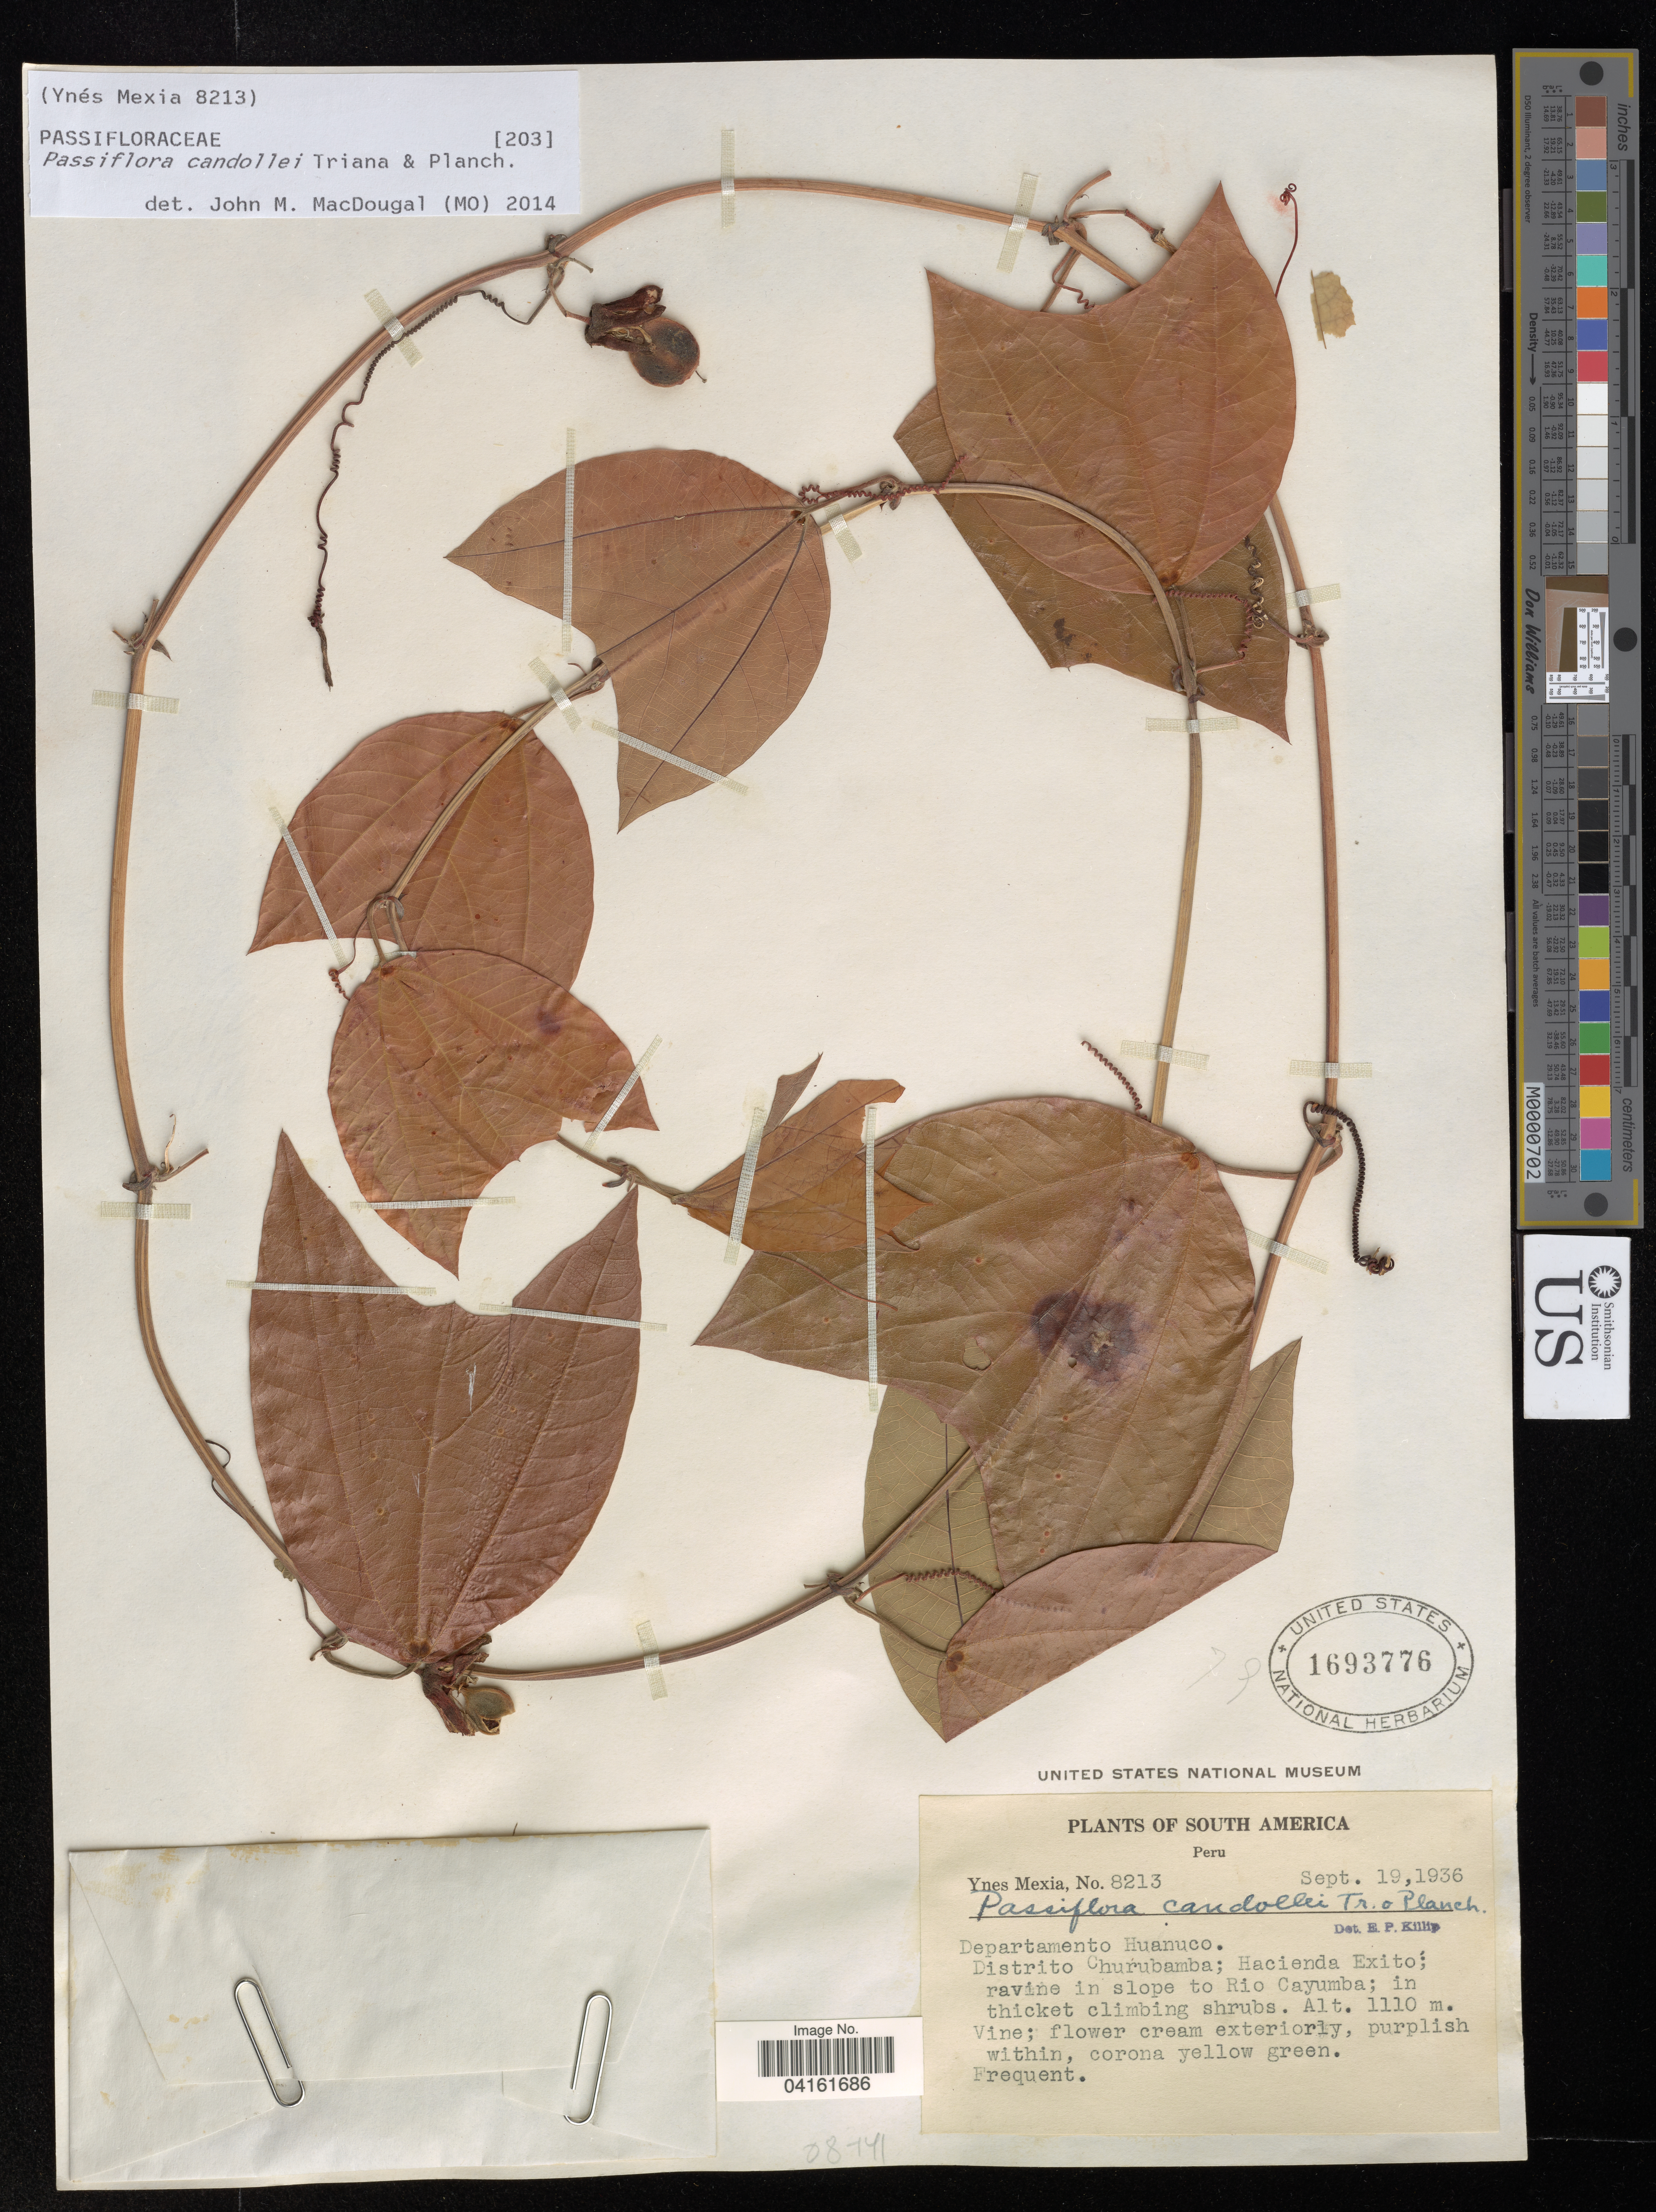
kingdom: Plantae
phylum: Tracheophyta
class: Magnoliopsida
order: Malpighiales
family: Passifloraceae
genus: Passiflora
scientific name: Passiflora candollei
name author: Triana & Planch.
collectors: Y. Mexia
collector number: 8213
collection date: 1936-09-19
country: Peru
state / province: Huanuco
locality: Distrito Churubamba; Hacienda Exito; ravine in slope to Rio Cayumba.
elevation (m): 1110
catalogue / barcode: US 1693776